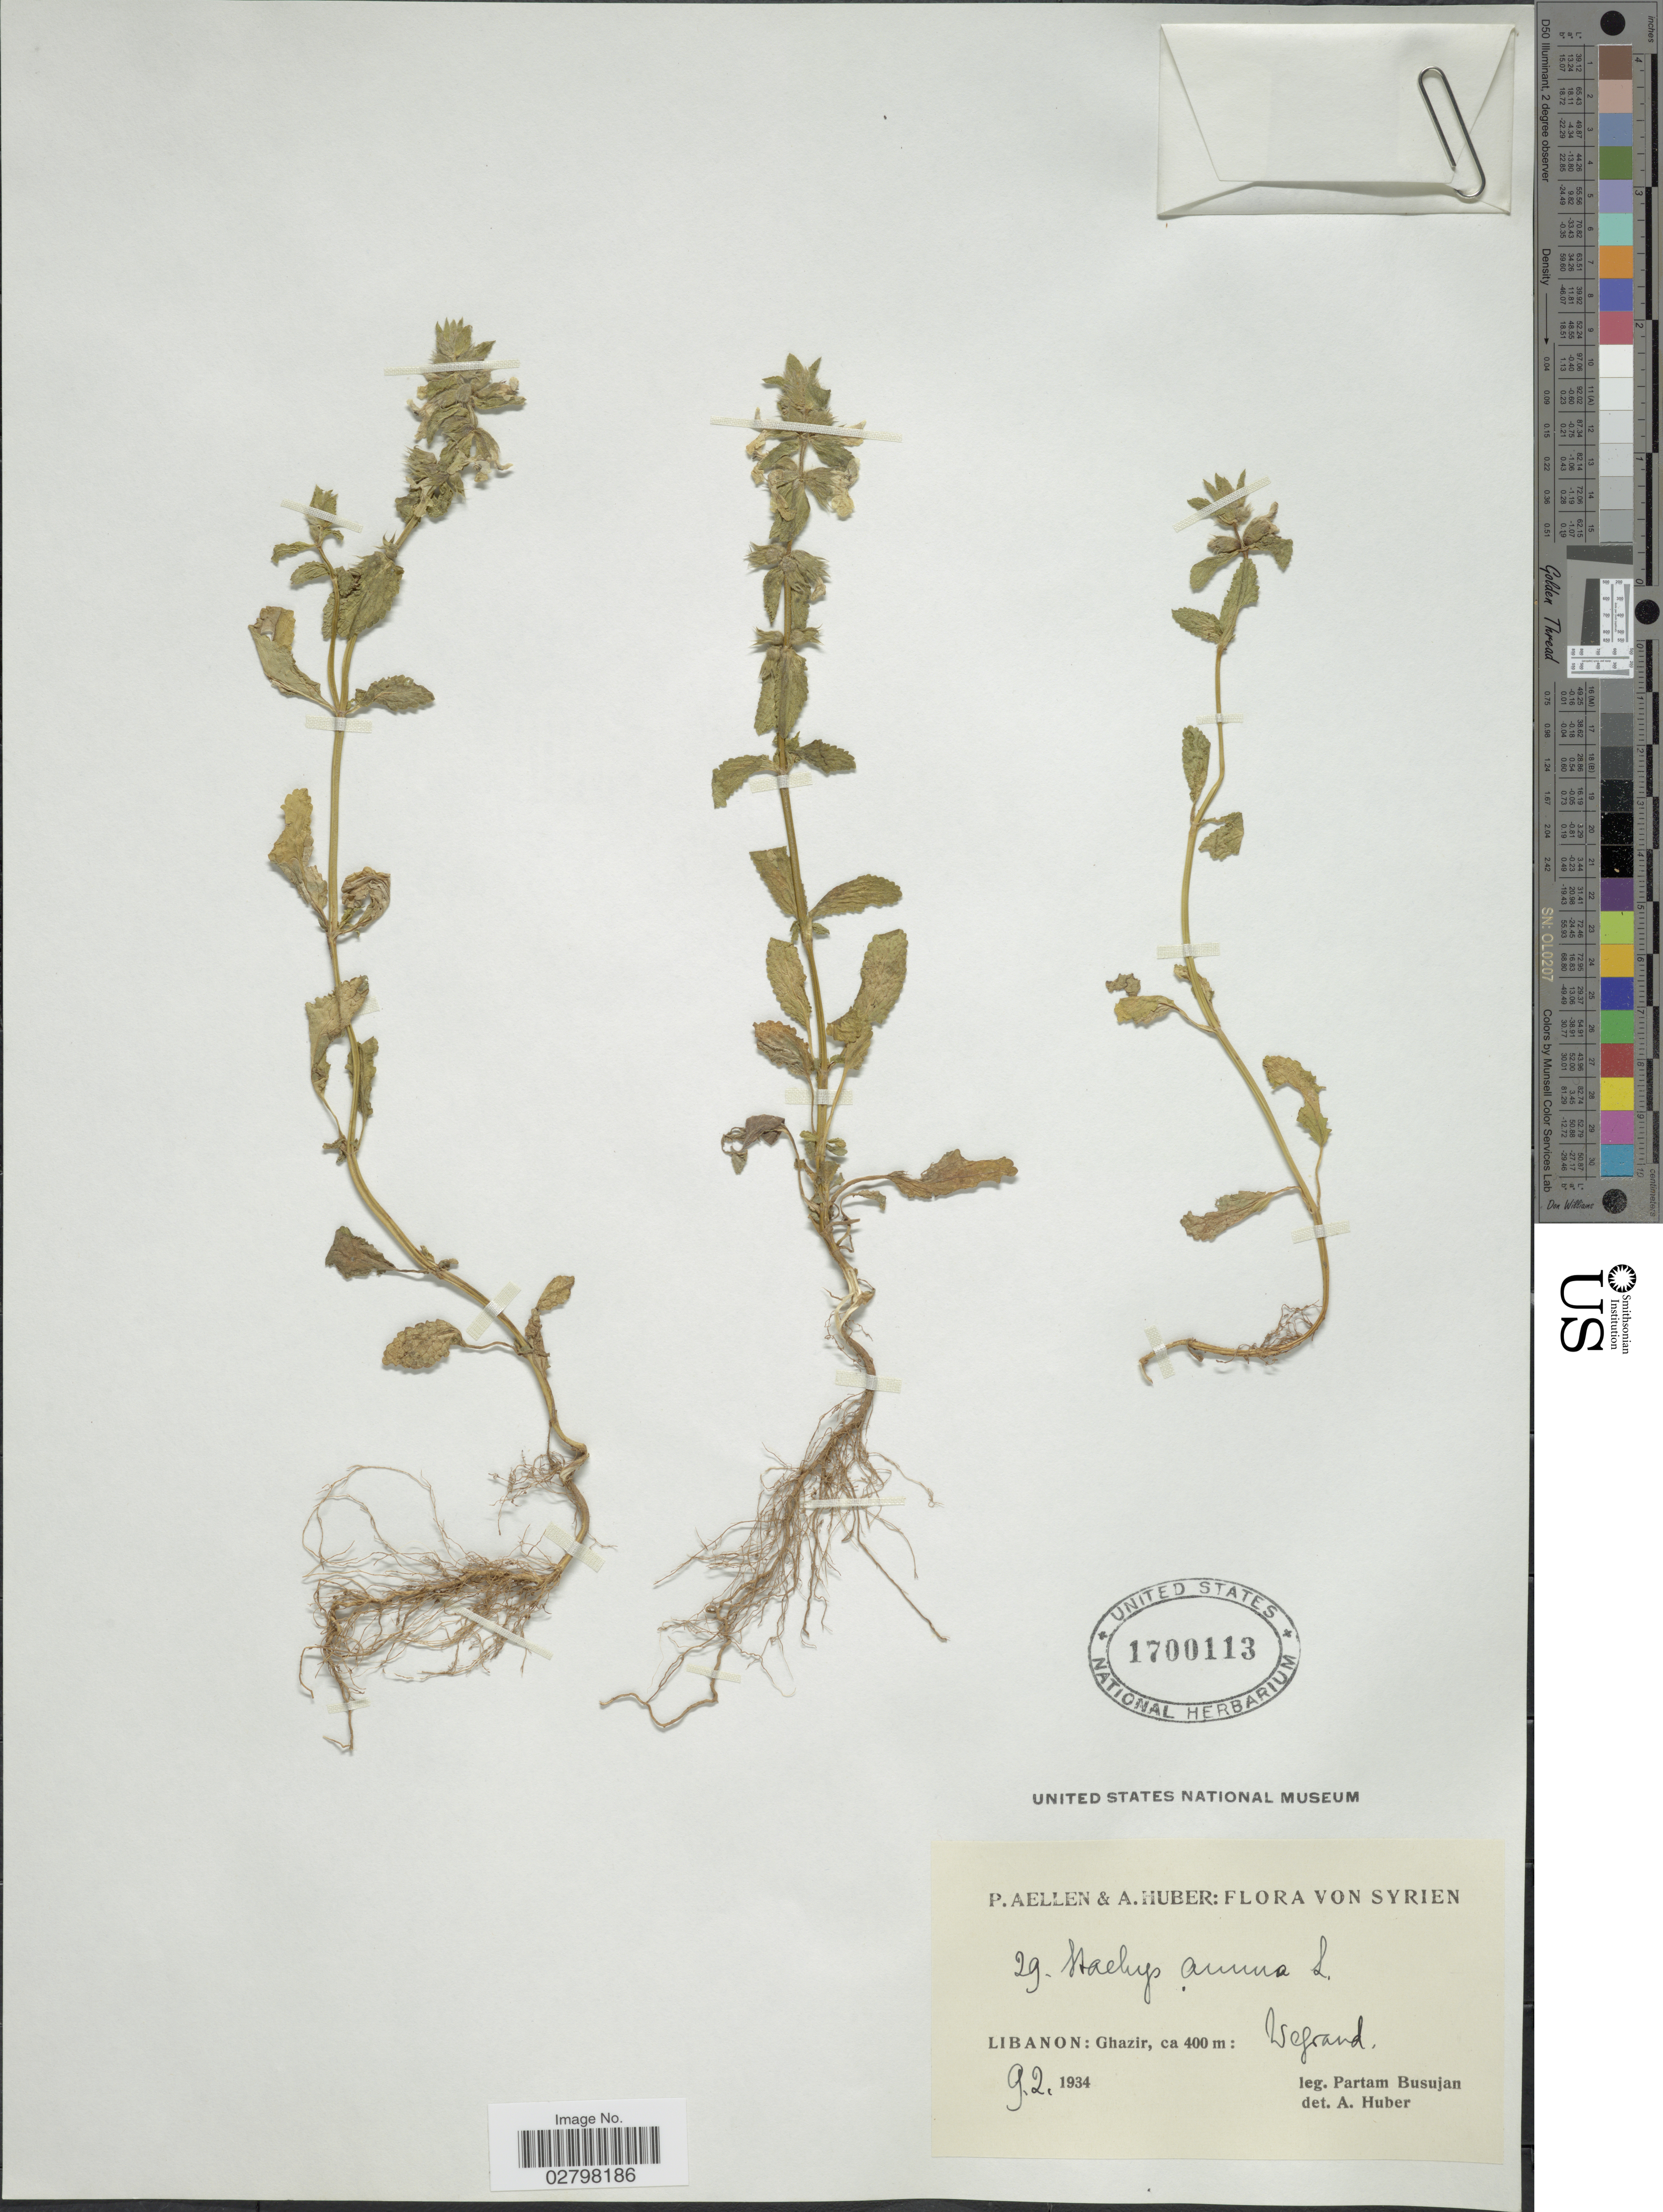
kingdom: Plantae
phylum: Tracheophyta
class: Magnoliopsida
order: Lamiales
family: Lamiaceae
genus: Stachys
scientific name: Stachys annua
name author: (L.) L.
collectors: P. Busujan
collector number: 29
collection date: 1934-02-09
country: Lebanon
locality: Ghazir.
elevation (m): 400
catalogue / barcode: US 1700113